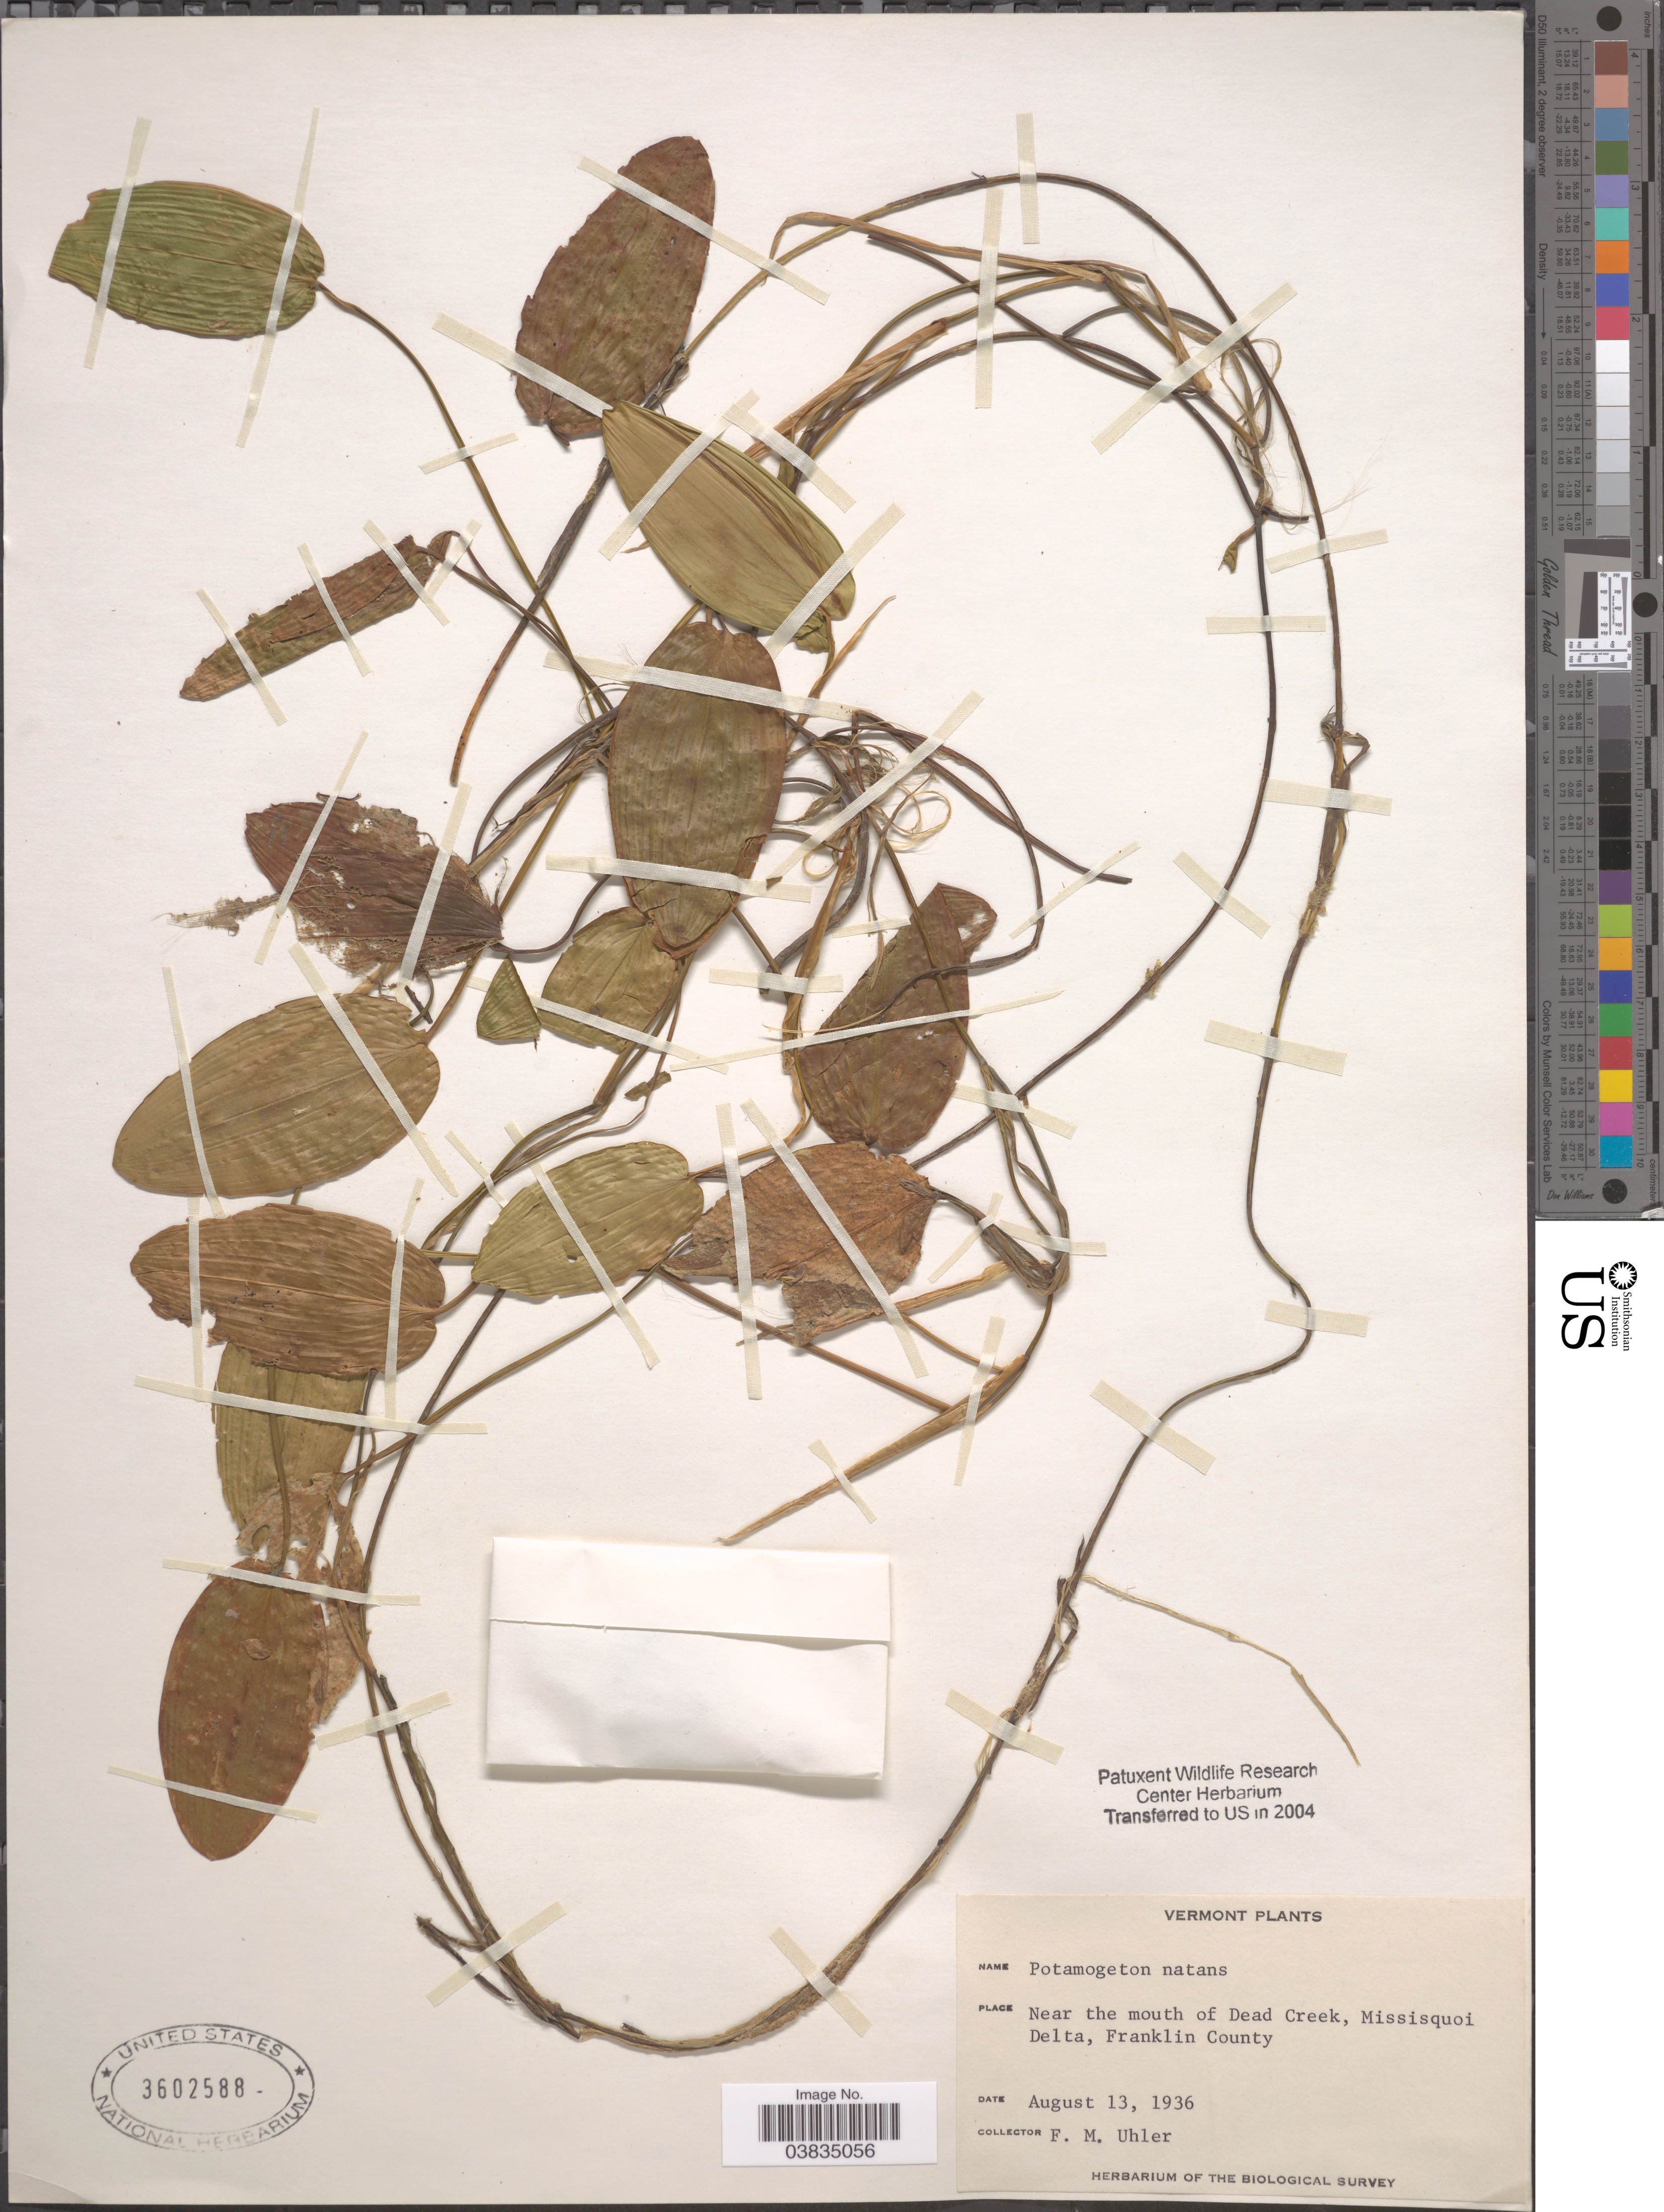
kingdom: Plantae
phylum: Tracheophyta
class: Liliopsida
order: Alismatales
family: Potamogetonaceae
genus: Potamogeton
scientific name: Potamogeton natans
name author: L.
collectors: F. M. Uhler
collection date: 1936-08-13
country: United States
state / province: Vermont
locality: Near the mouth of Dead Creek, Missisquoi Delta, Franklin County.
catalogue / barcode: US 3602588